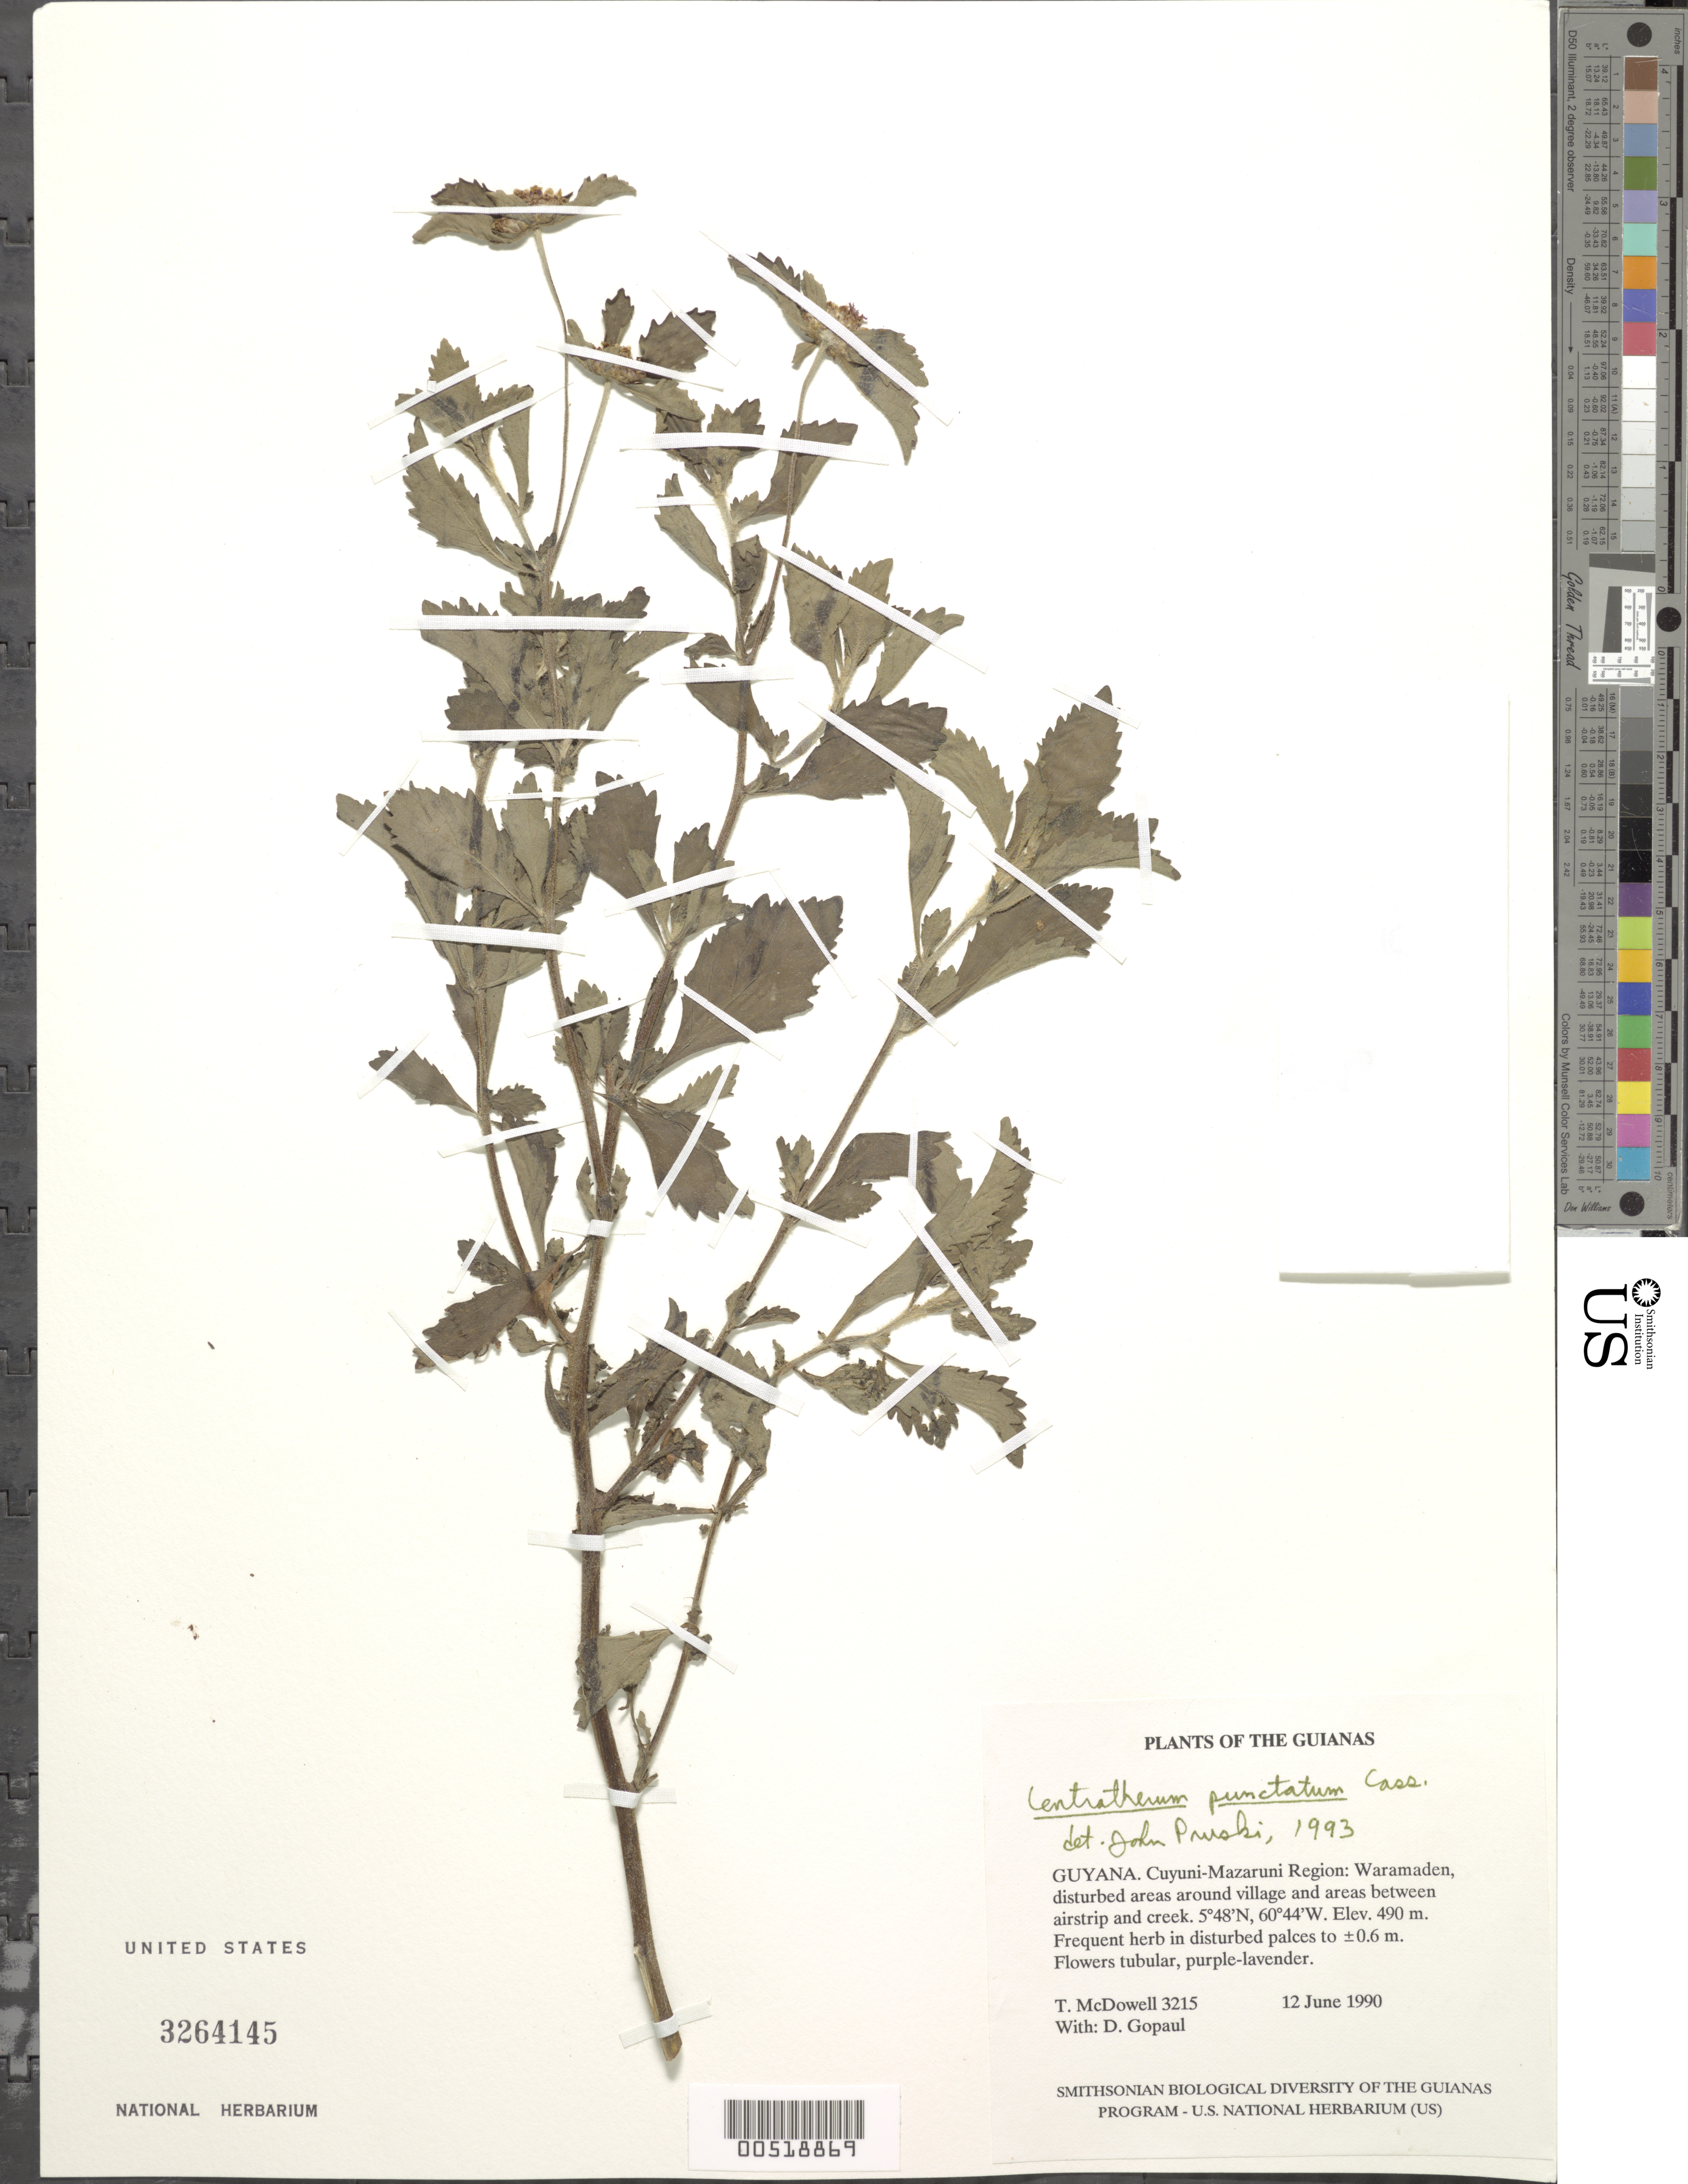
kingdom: Plantae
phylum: Tracheophyta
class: Magnoliopsida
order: Asterales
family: Asteraceae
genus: Centratherum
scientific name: Centratherum punctatum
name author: Cass.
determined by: Pruski, J. F.; Funk, V. A.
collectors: T. McDowell & D. Gopaul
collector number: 3215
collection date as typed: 12 June 1990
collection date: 1990-06-12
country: Guyana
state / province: Cuyuni-Mazaruni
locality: Waramaden, around village and between airstrip and creek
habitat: Disturbed areas around village and disturbed woods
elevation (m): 490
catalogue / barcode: US 3264145